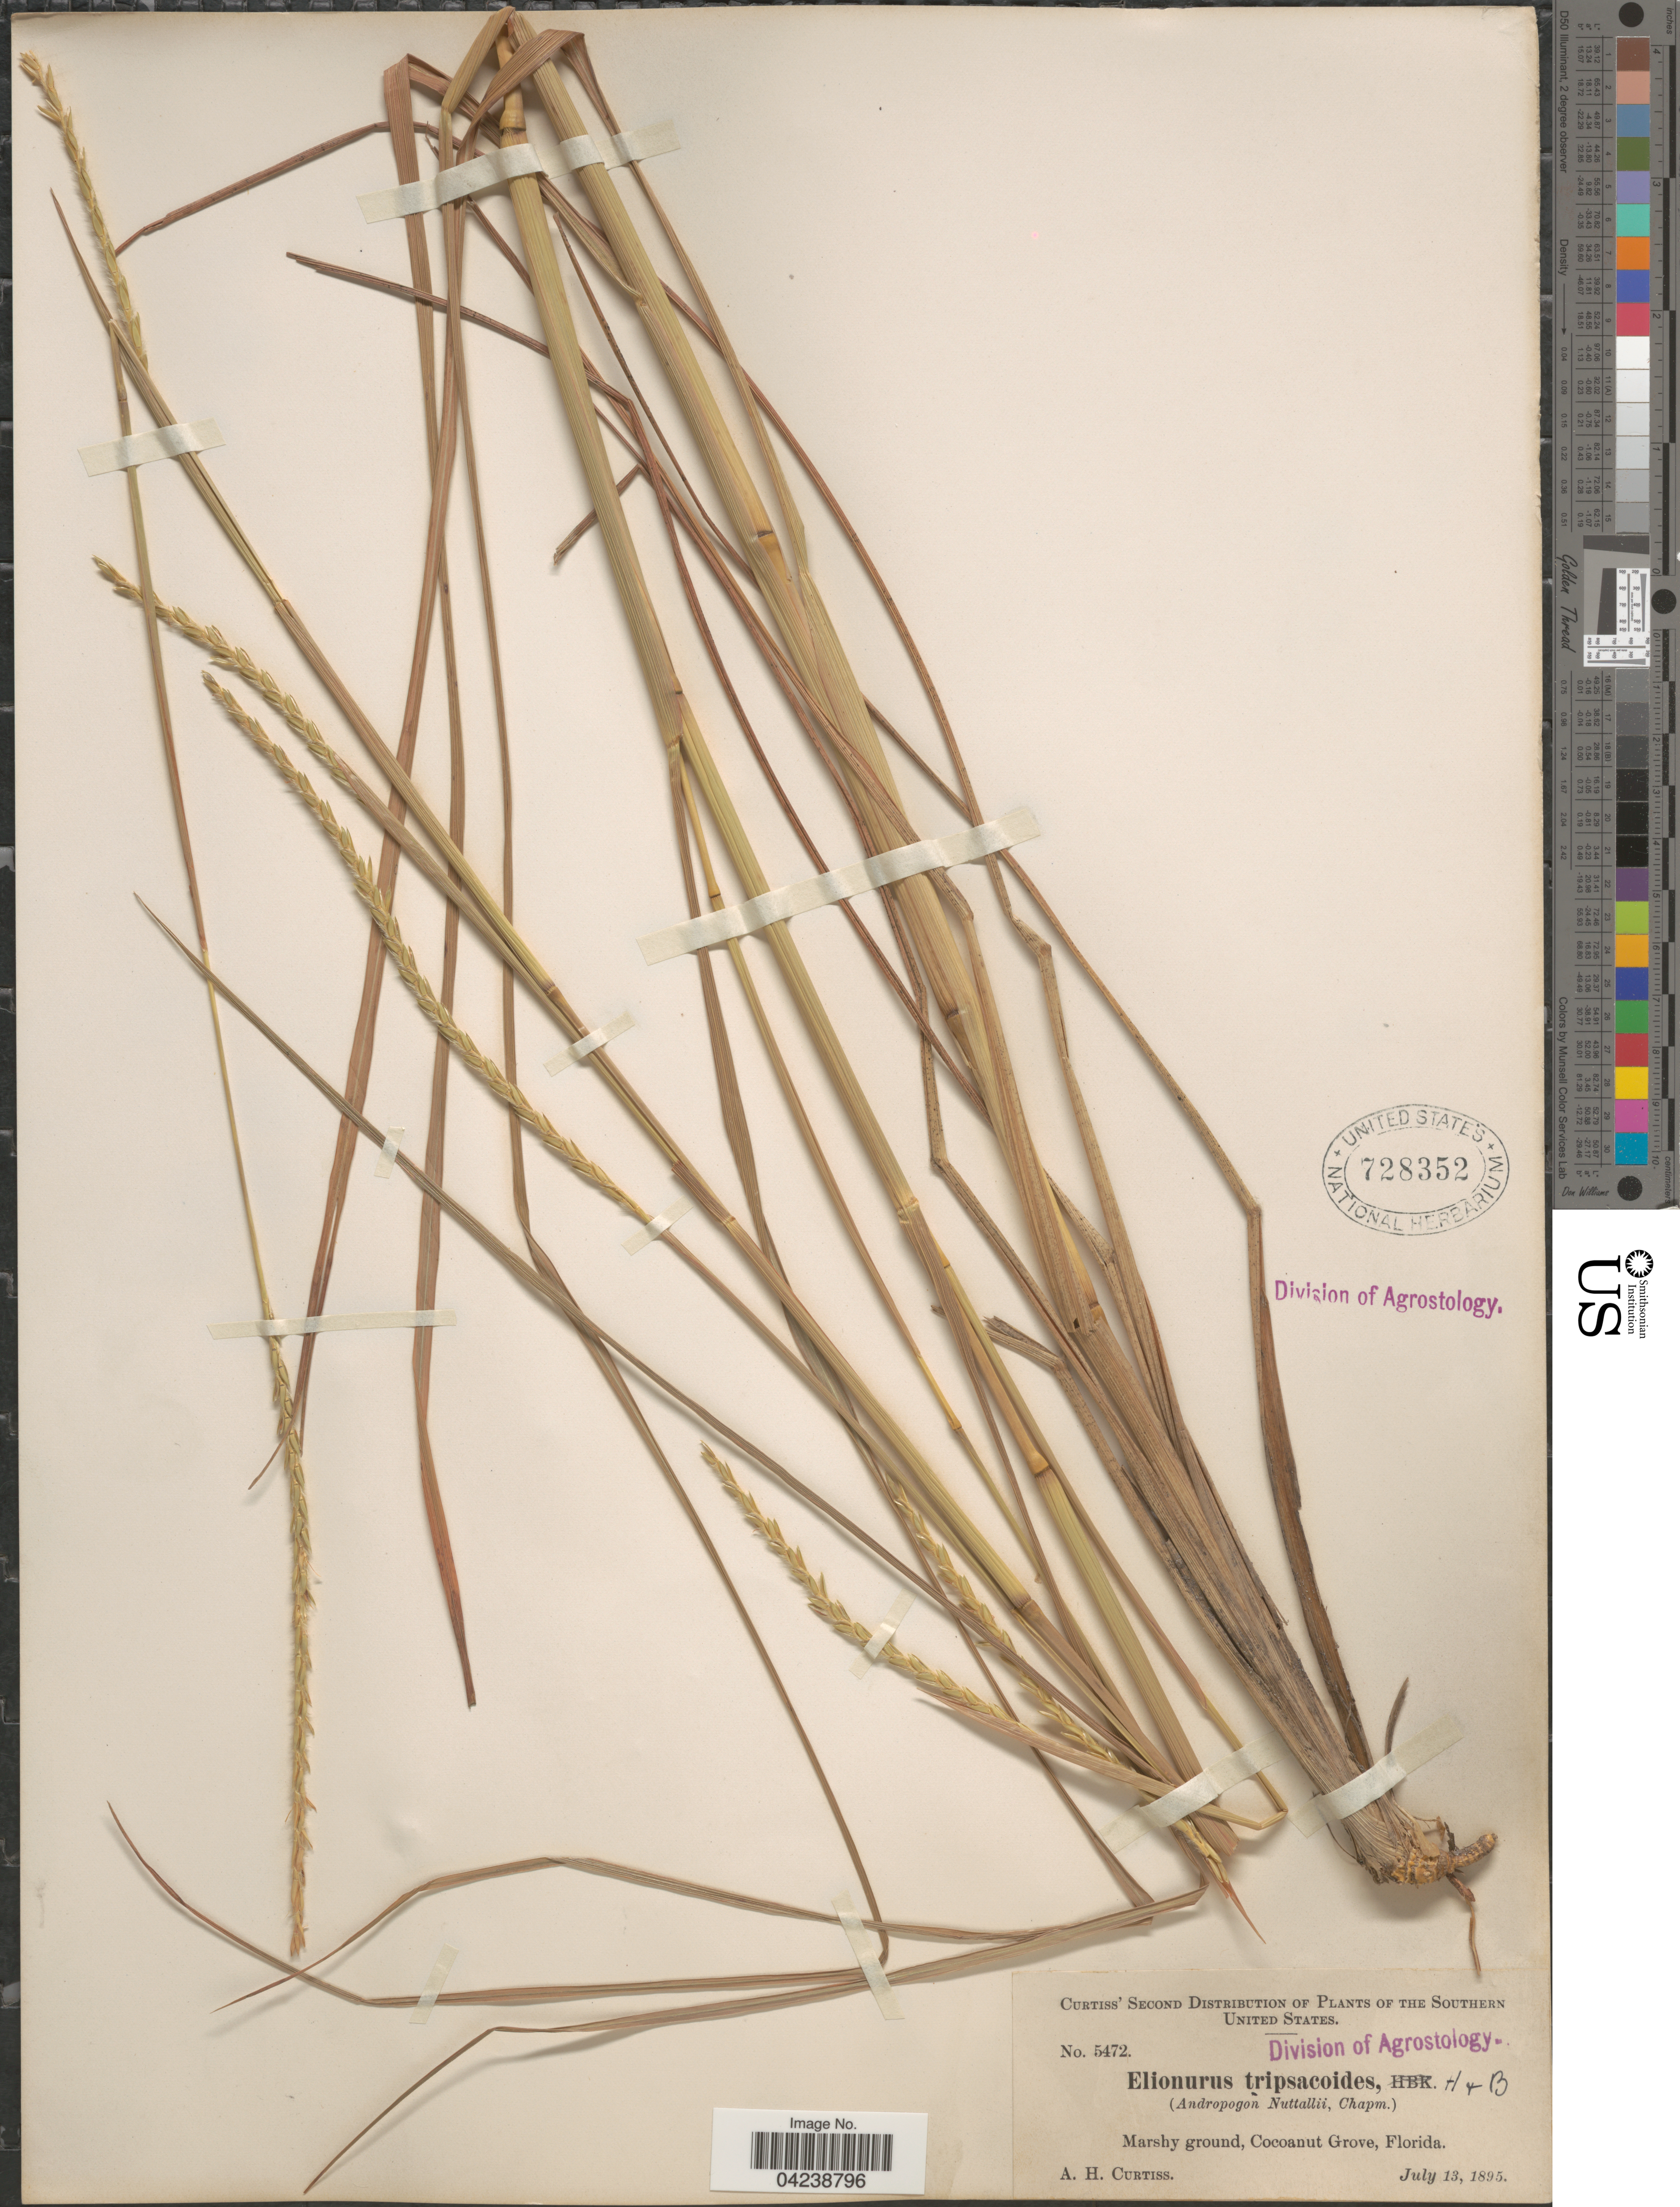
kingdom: Plantae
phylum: Tracheophyta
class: Liliopsida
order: Poales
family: Poaceae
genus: Elionurus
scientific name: Elionurus tripsacoides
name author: Humb. & Bonpl. ex Willd.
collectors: A. H. Curtiss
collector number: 5472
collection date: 1895-07-13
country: United States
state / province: Florida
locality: The Southern United States. Marshy ground, Cocoanut Grove.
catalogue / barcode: US 728352